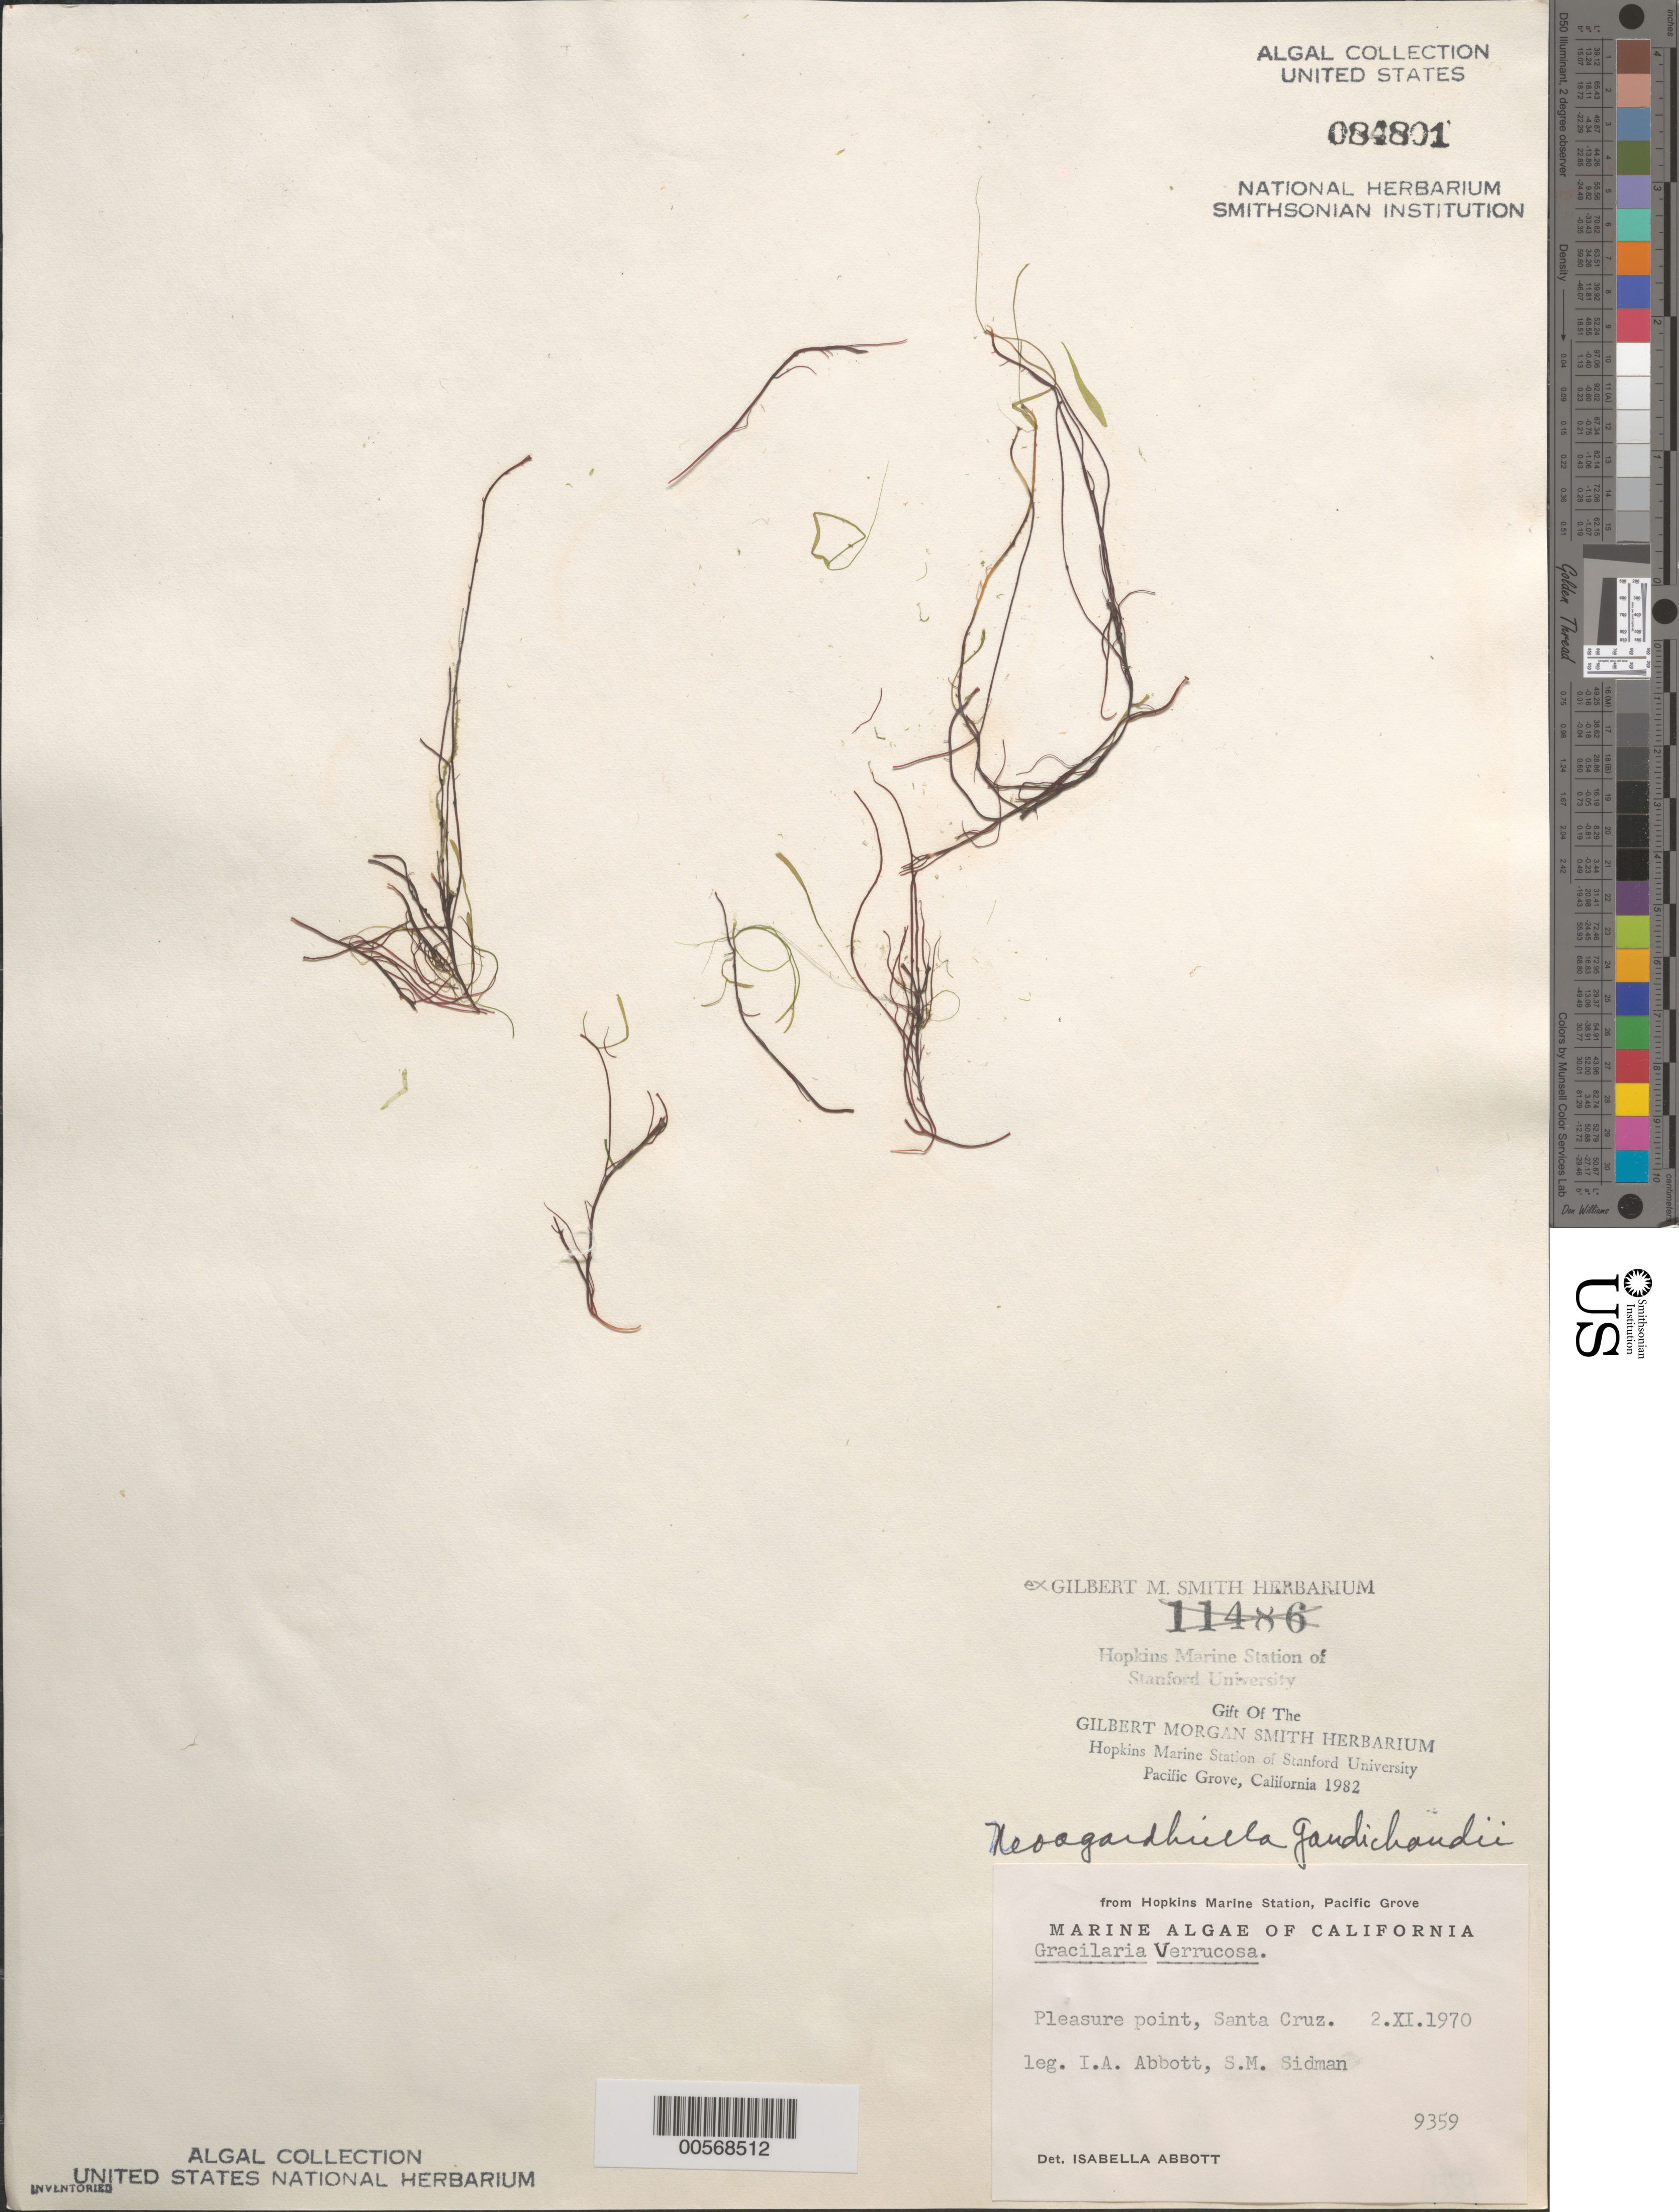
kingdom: Plantae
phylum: Rhodophyta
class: Florideophyceae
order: Gigartinales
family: Solieriaceae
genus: Sarcodiotheca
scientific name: Sarcodiotheca gaudichaudii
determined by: Algae name updating Project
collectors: I. A. Abbott & S. Sidman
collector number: IAA 9359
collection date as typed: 02 Nov 1970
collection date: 1970-11-02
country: United States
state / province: California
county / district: Santa Cruz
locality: Pleasure Point, Santa Cruz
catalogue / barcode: US 84801